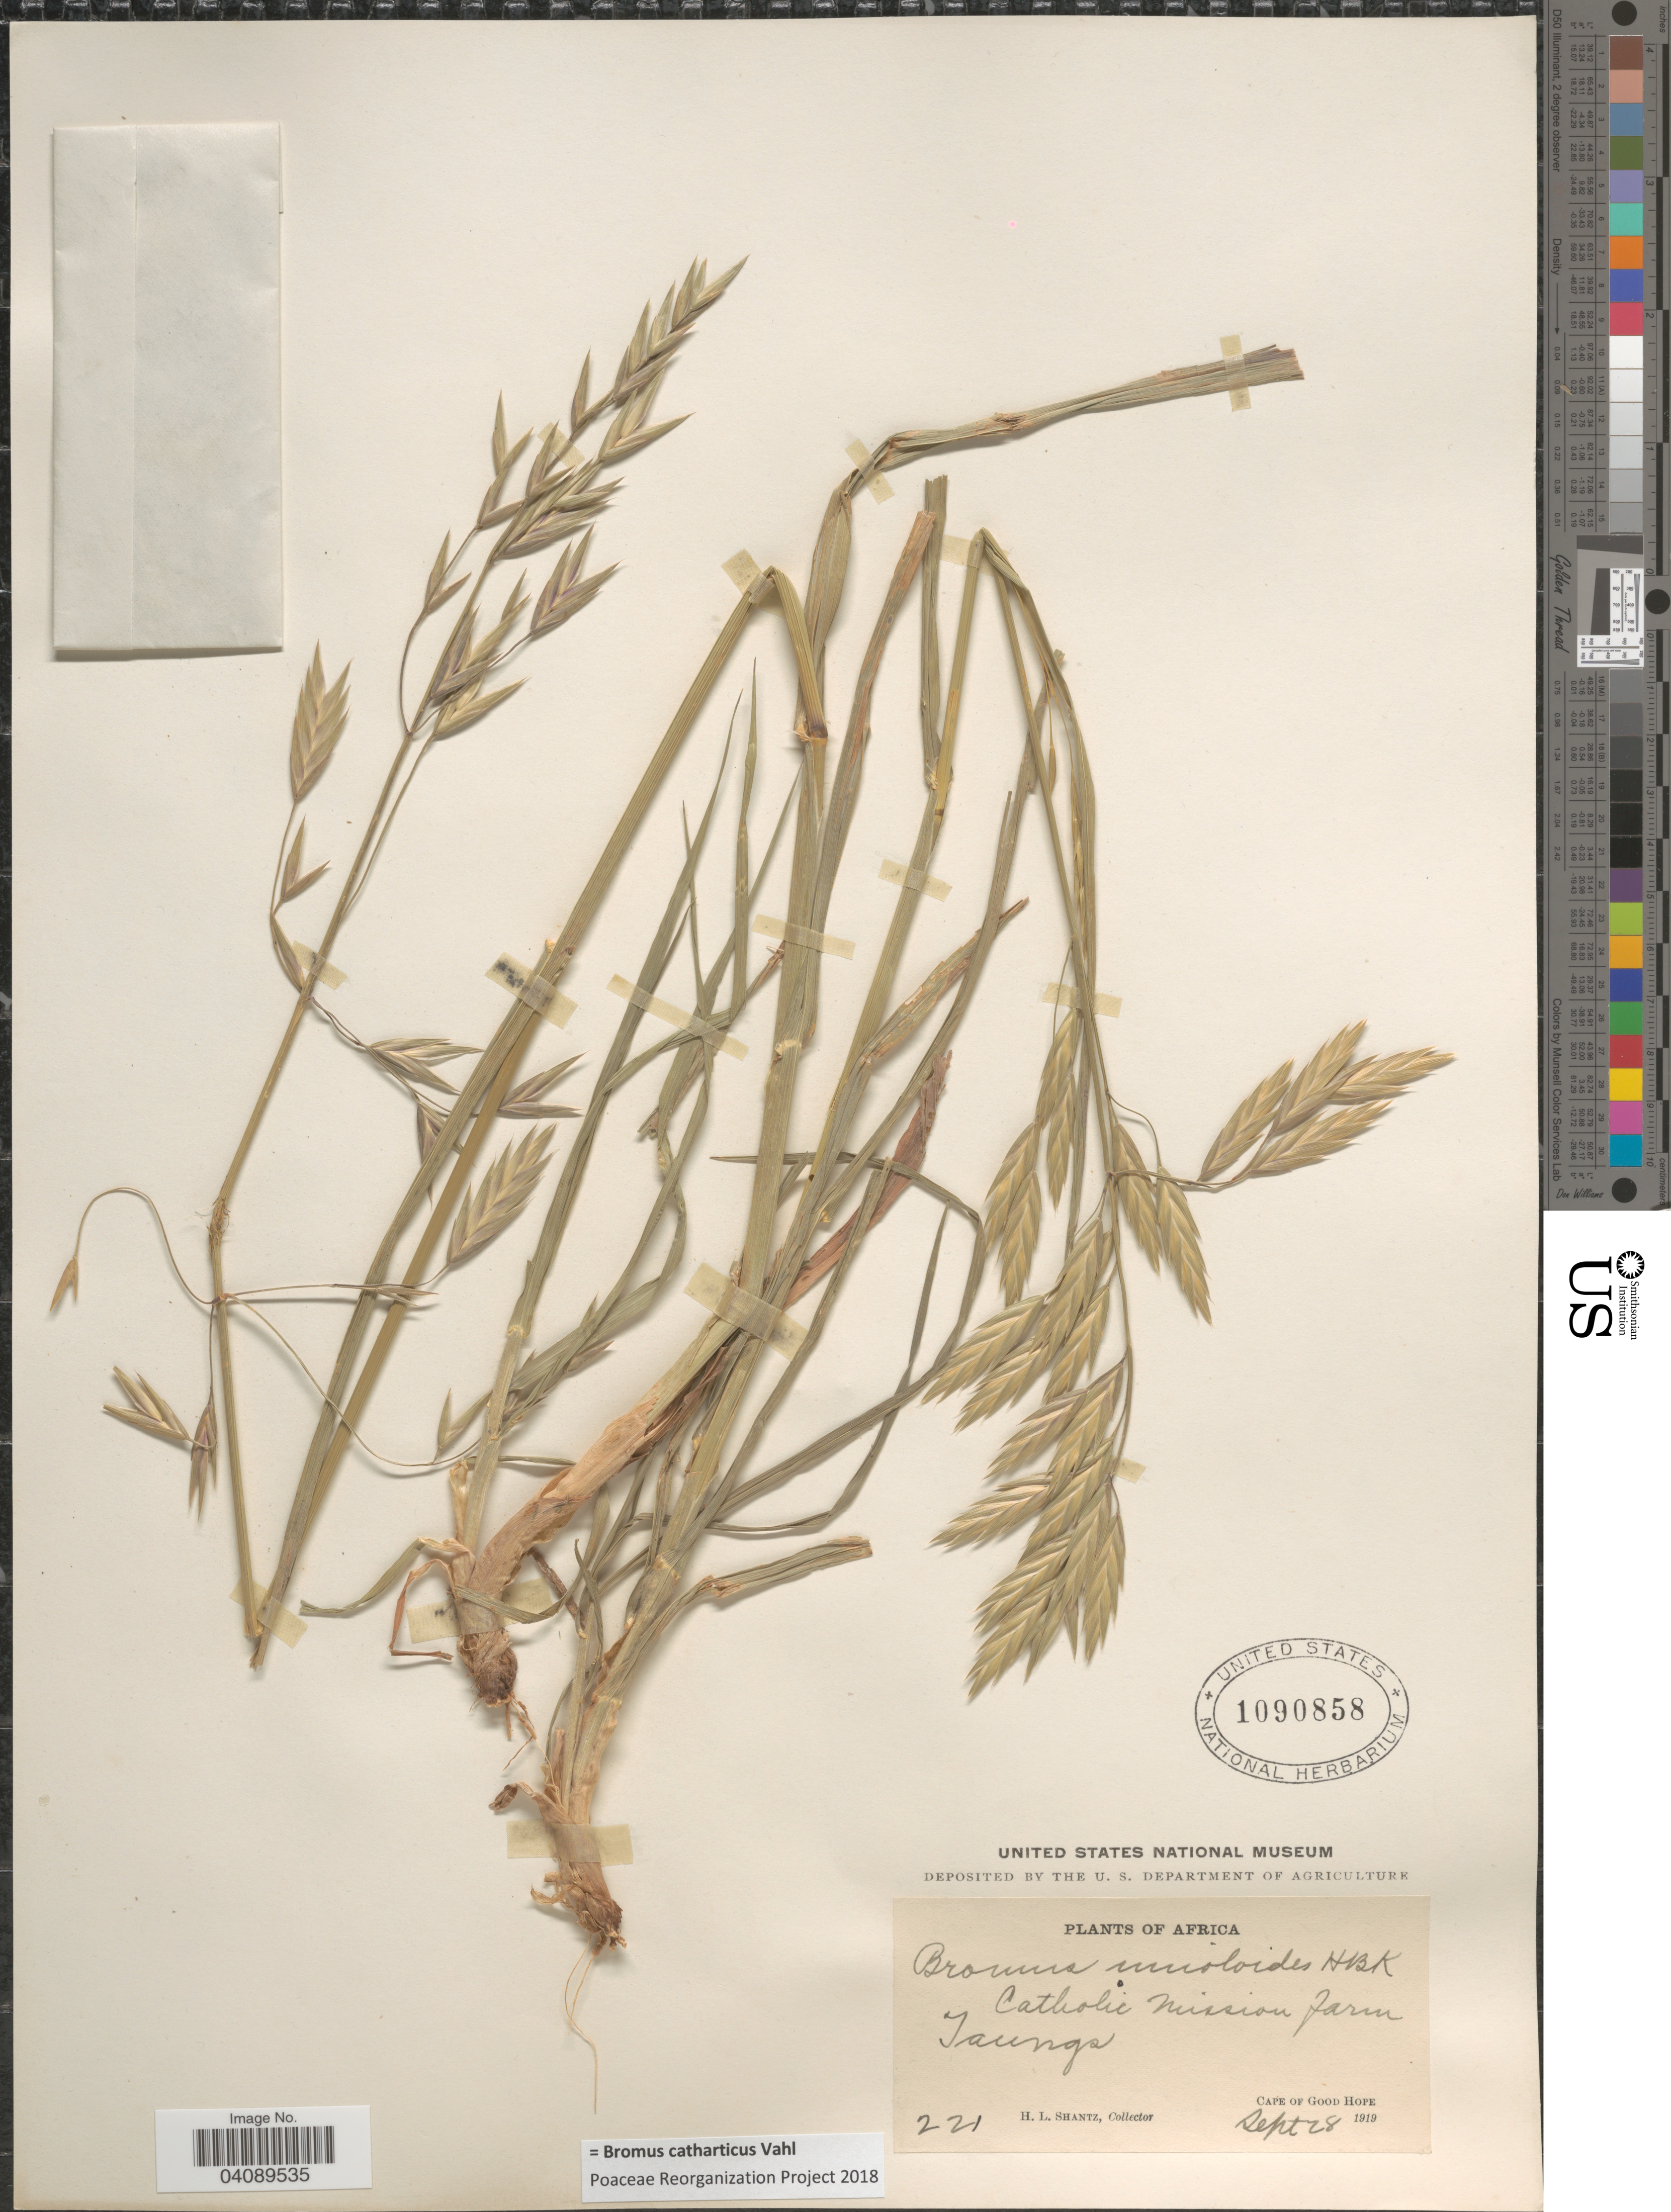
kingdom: Plantae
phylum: Tracheophyta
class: Liliopsida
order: Poales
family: Poaceae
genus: Bromus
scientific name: Bromus catharticus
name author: Vahl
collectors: H. Shantz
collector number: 221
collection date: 1919-09-28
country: South Africa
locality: Africa. Catholic Mission farm Taungs [interpreted]. Cape of Good Hope.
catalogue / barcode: US 1090858